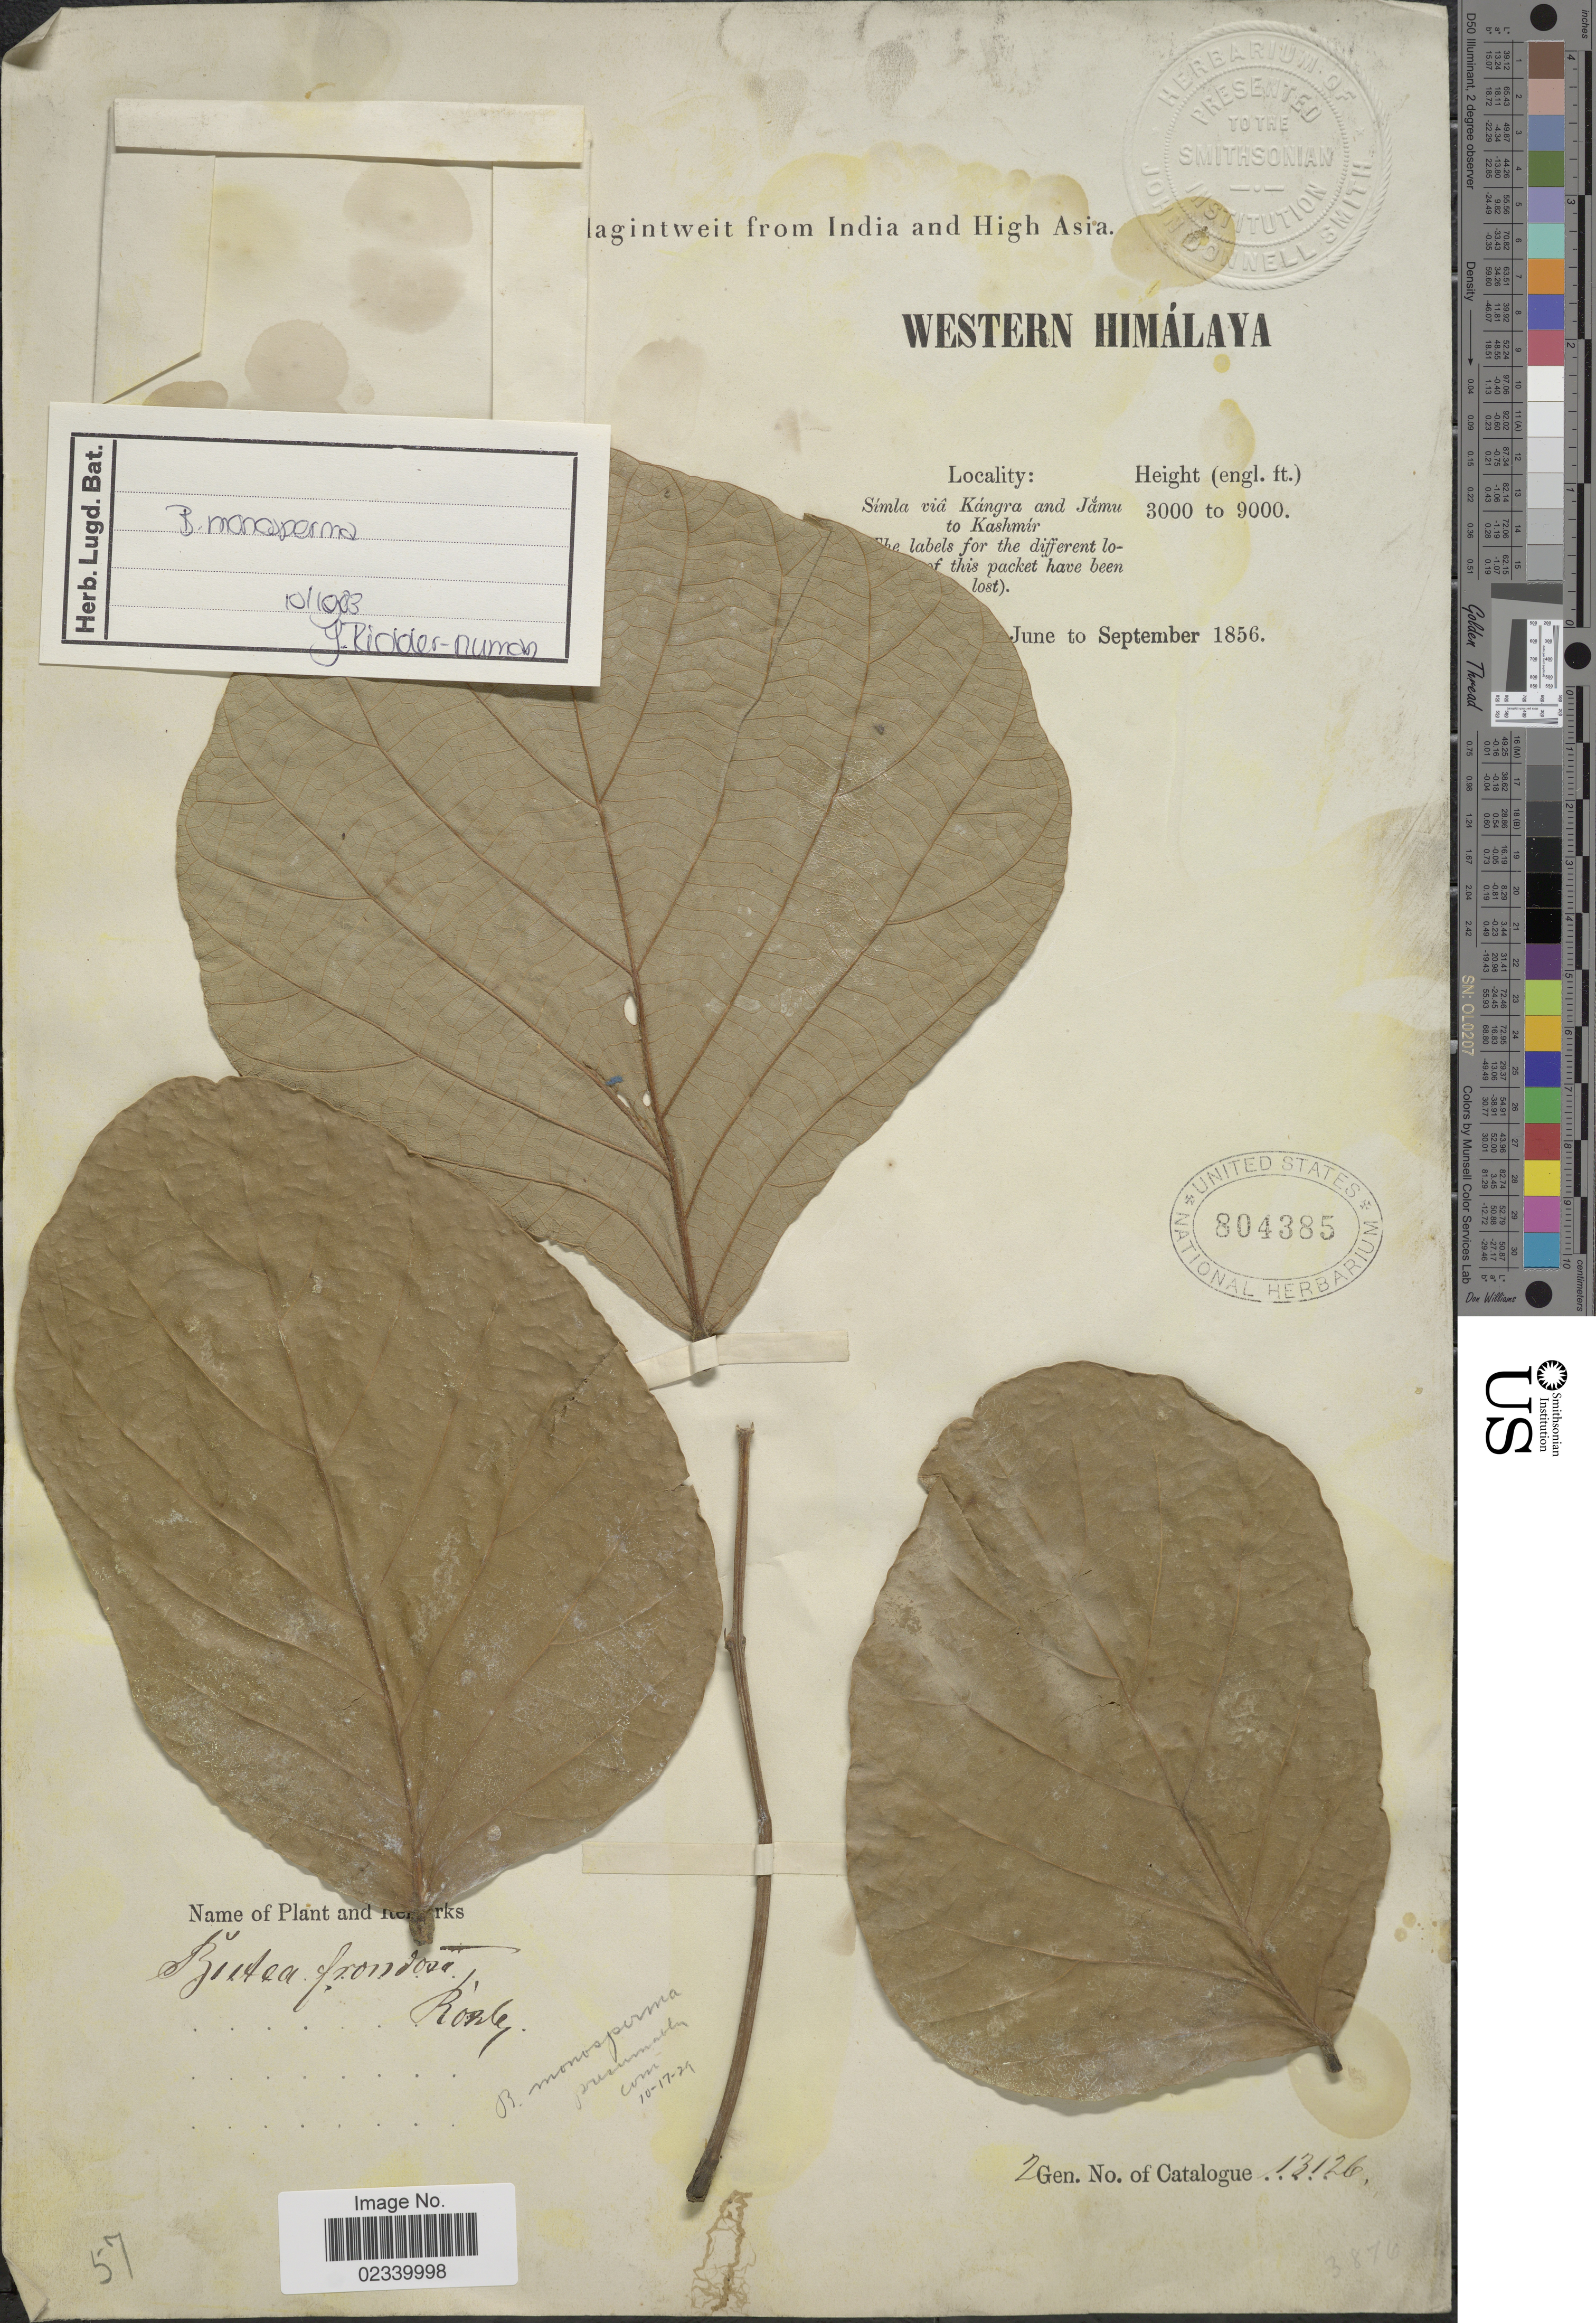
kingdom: Plantae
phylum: Tracheophyta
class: Magnoliopsida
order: Fabales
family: Fabaceae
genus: Butea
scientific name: Butea monosperma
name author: (Lam.) Taub.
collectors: ex herb. Schlagintweit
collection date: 1856-06/1856-09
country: India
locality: Western Himálaya, Símla viâ Kángra and Jamu to Kashmír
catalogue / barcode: US 804385